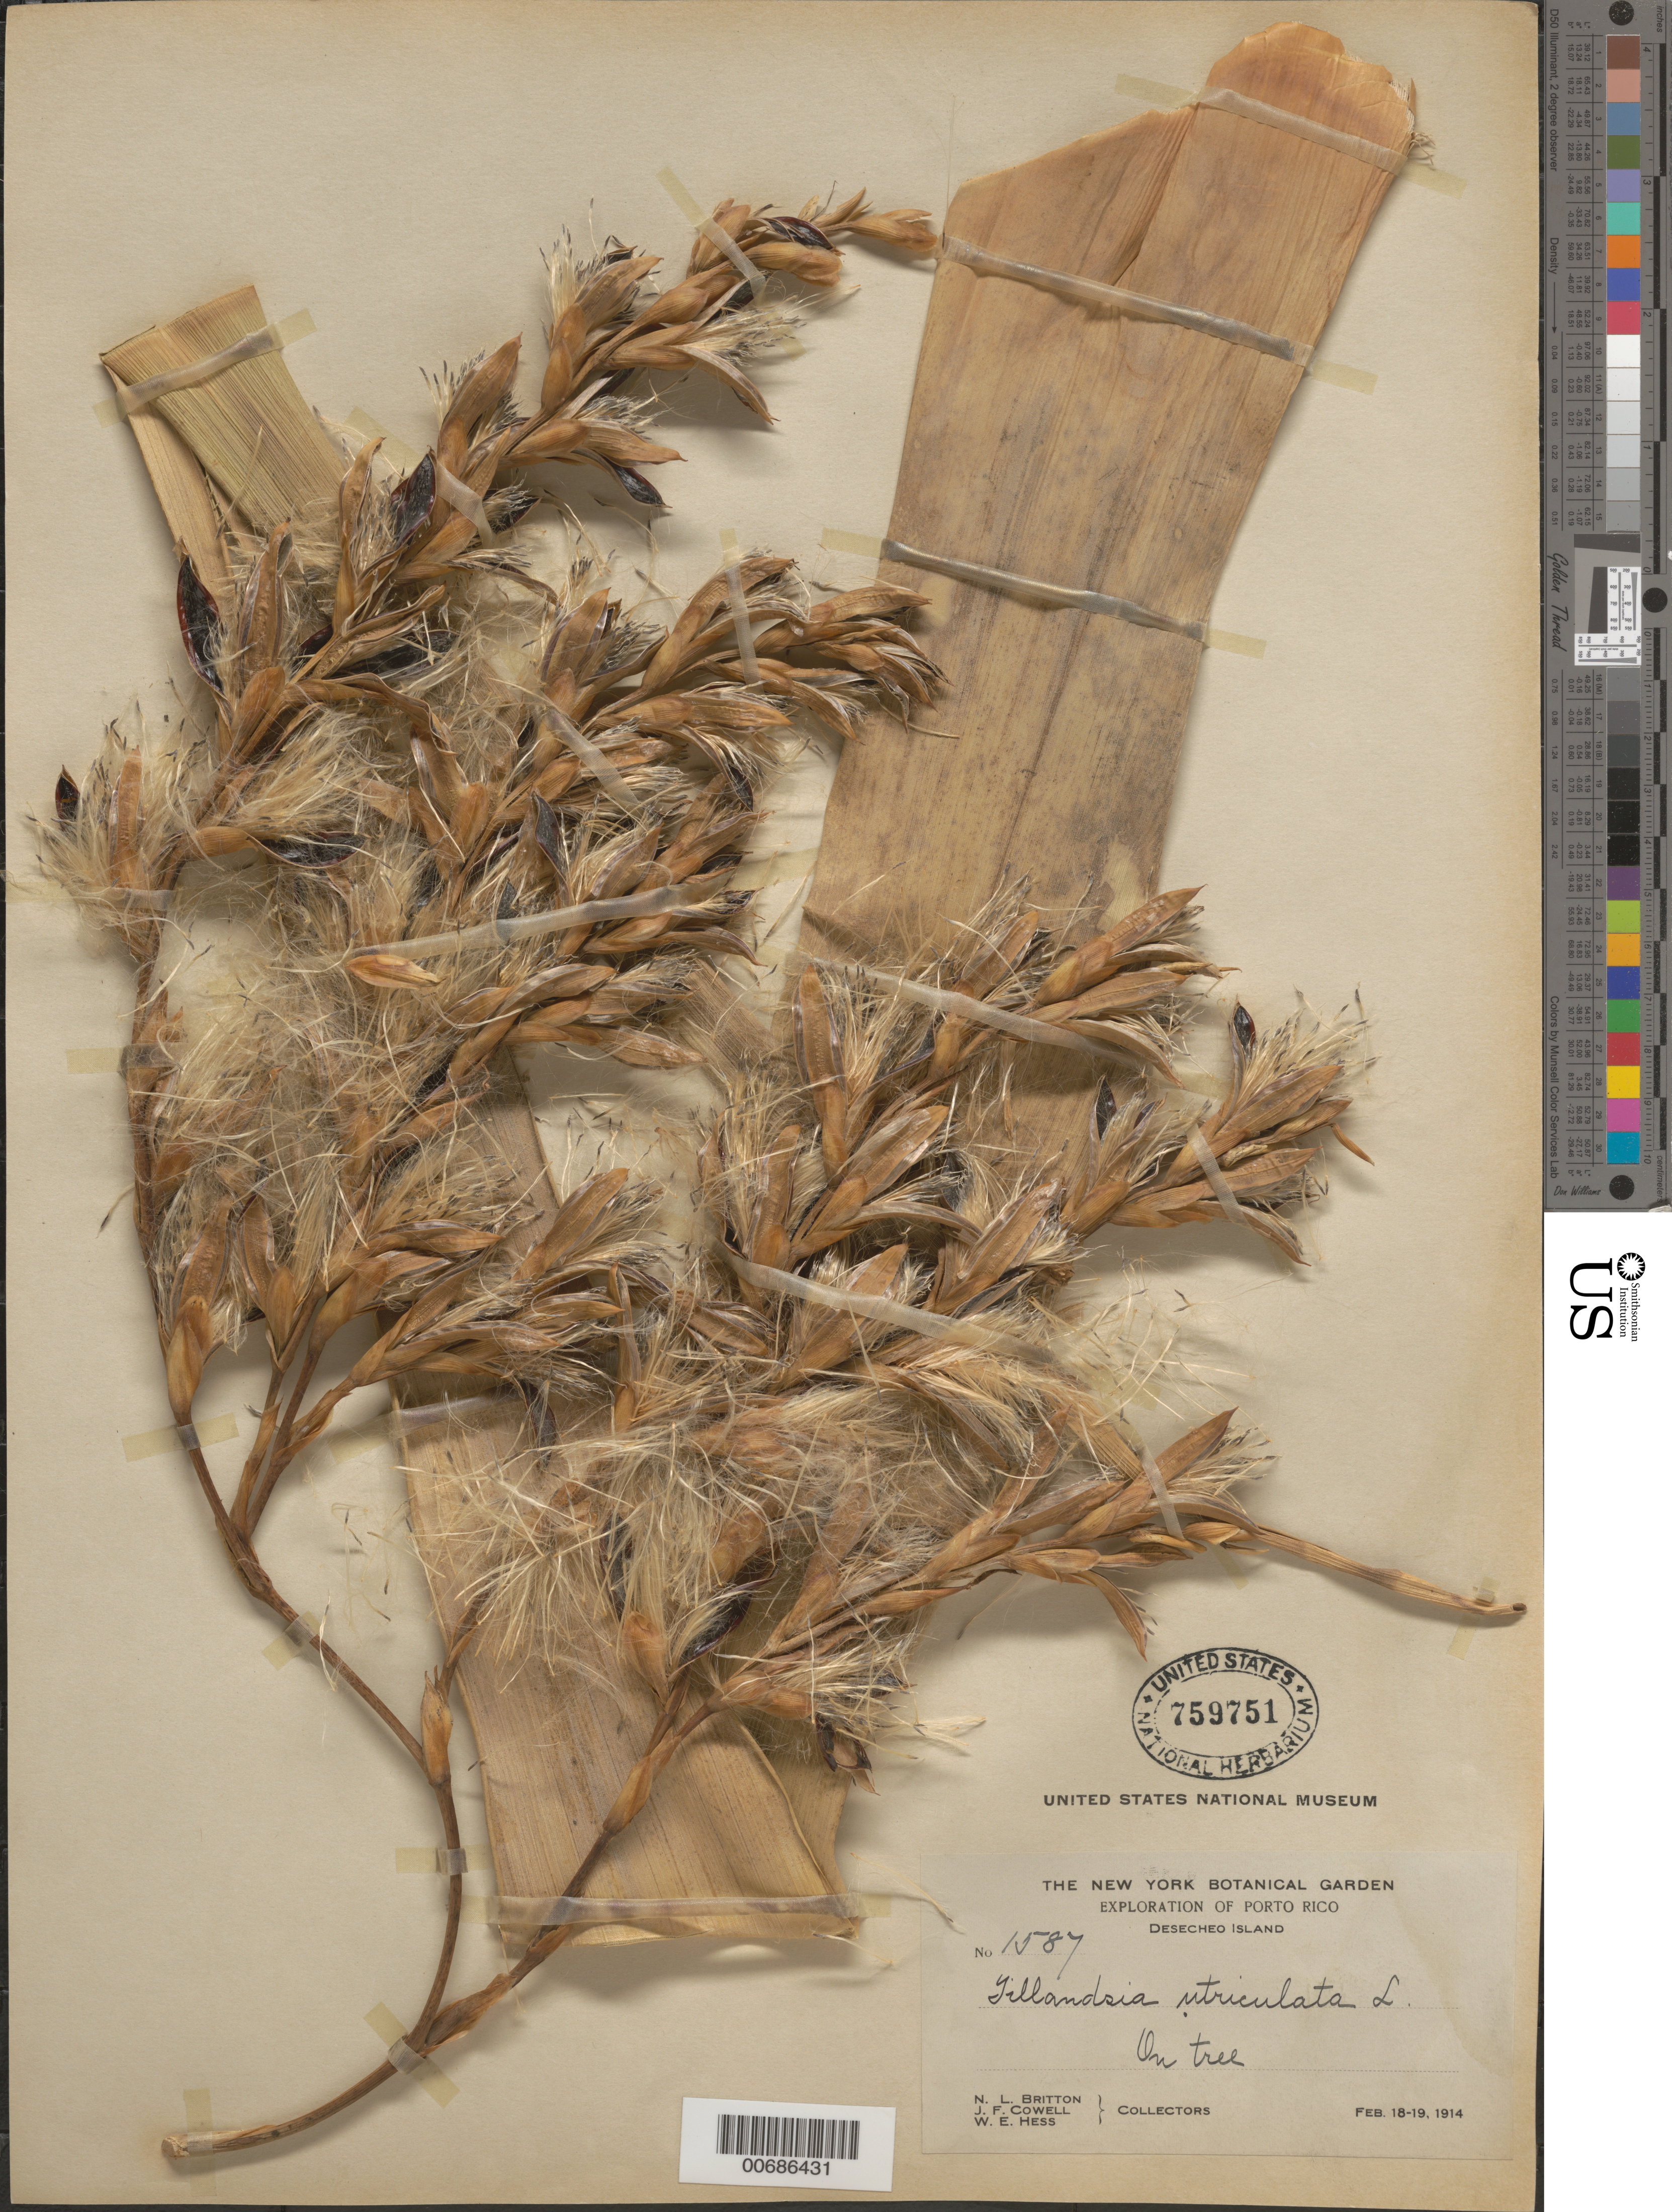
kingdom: Plantae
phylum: Tracheophyta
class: Liliopsida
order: Poales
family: Bromeliaceae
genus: Tillandsia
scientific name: Tillandsia utriculata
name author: L.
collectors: N. Britton, J. F. Cowell & W. Hess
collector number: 1587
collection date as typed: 18 Feb 1914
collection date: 1914-02-18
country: Puerto Rico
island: Desecheo Island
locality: Desecheo I.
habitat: on tree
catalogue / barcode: US 759751